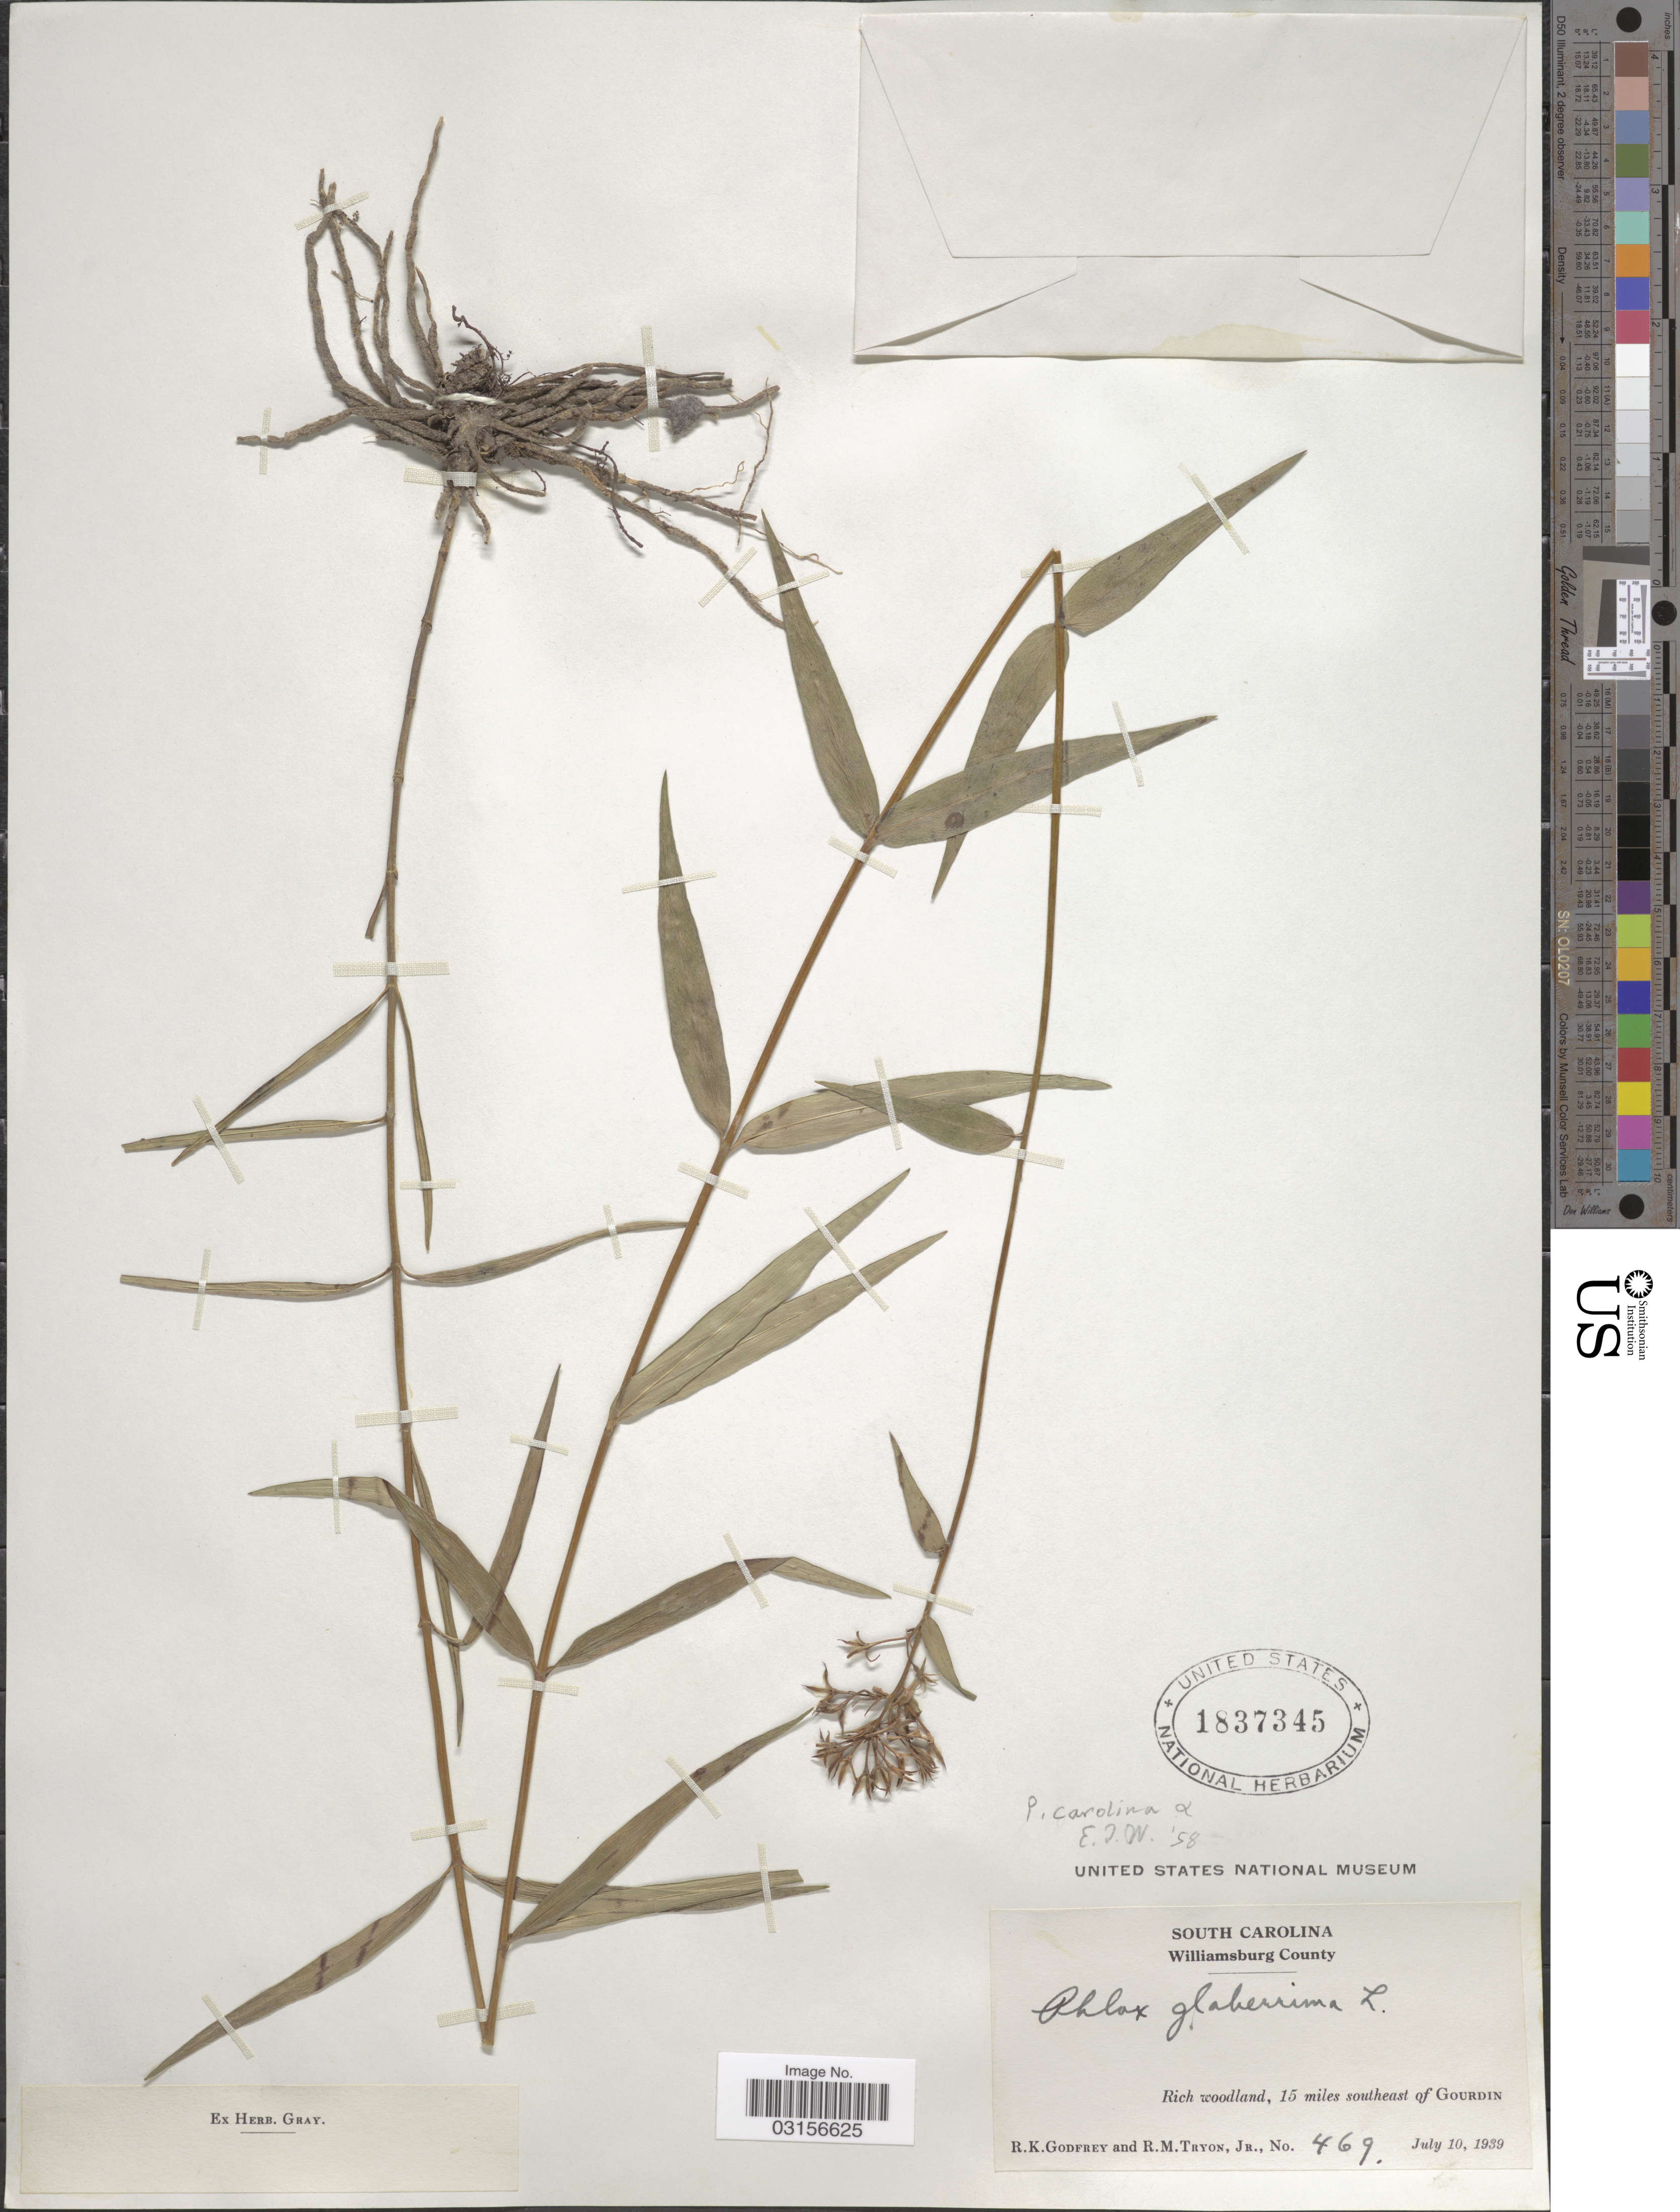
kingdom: Plantae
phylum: Tracheophyta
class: Magnoliopsida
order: Ericales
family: Polemoniaceae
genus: Phlox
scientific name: Phlox carolina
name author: L.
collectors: R. K. Godfrey & R. Tryon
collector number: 469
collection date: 1939-07-10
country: United States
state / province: South Carolina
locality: Williamsburg County. 15 miles southeast of Gourdin.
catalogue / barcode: US 1837345